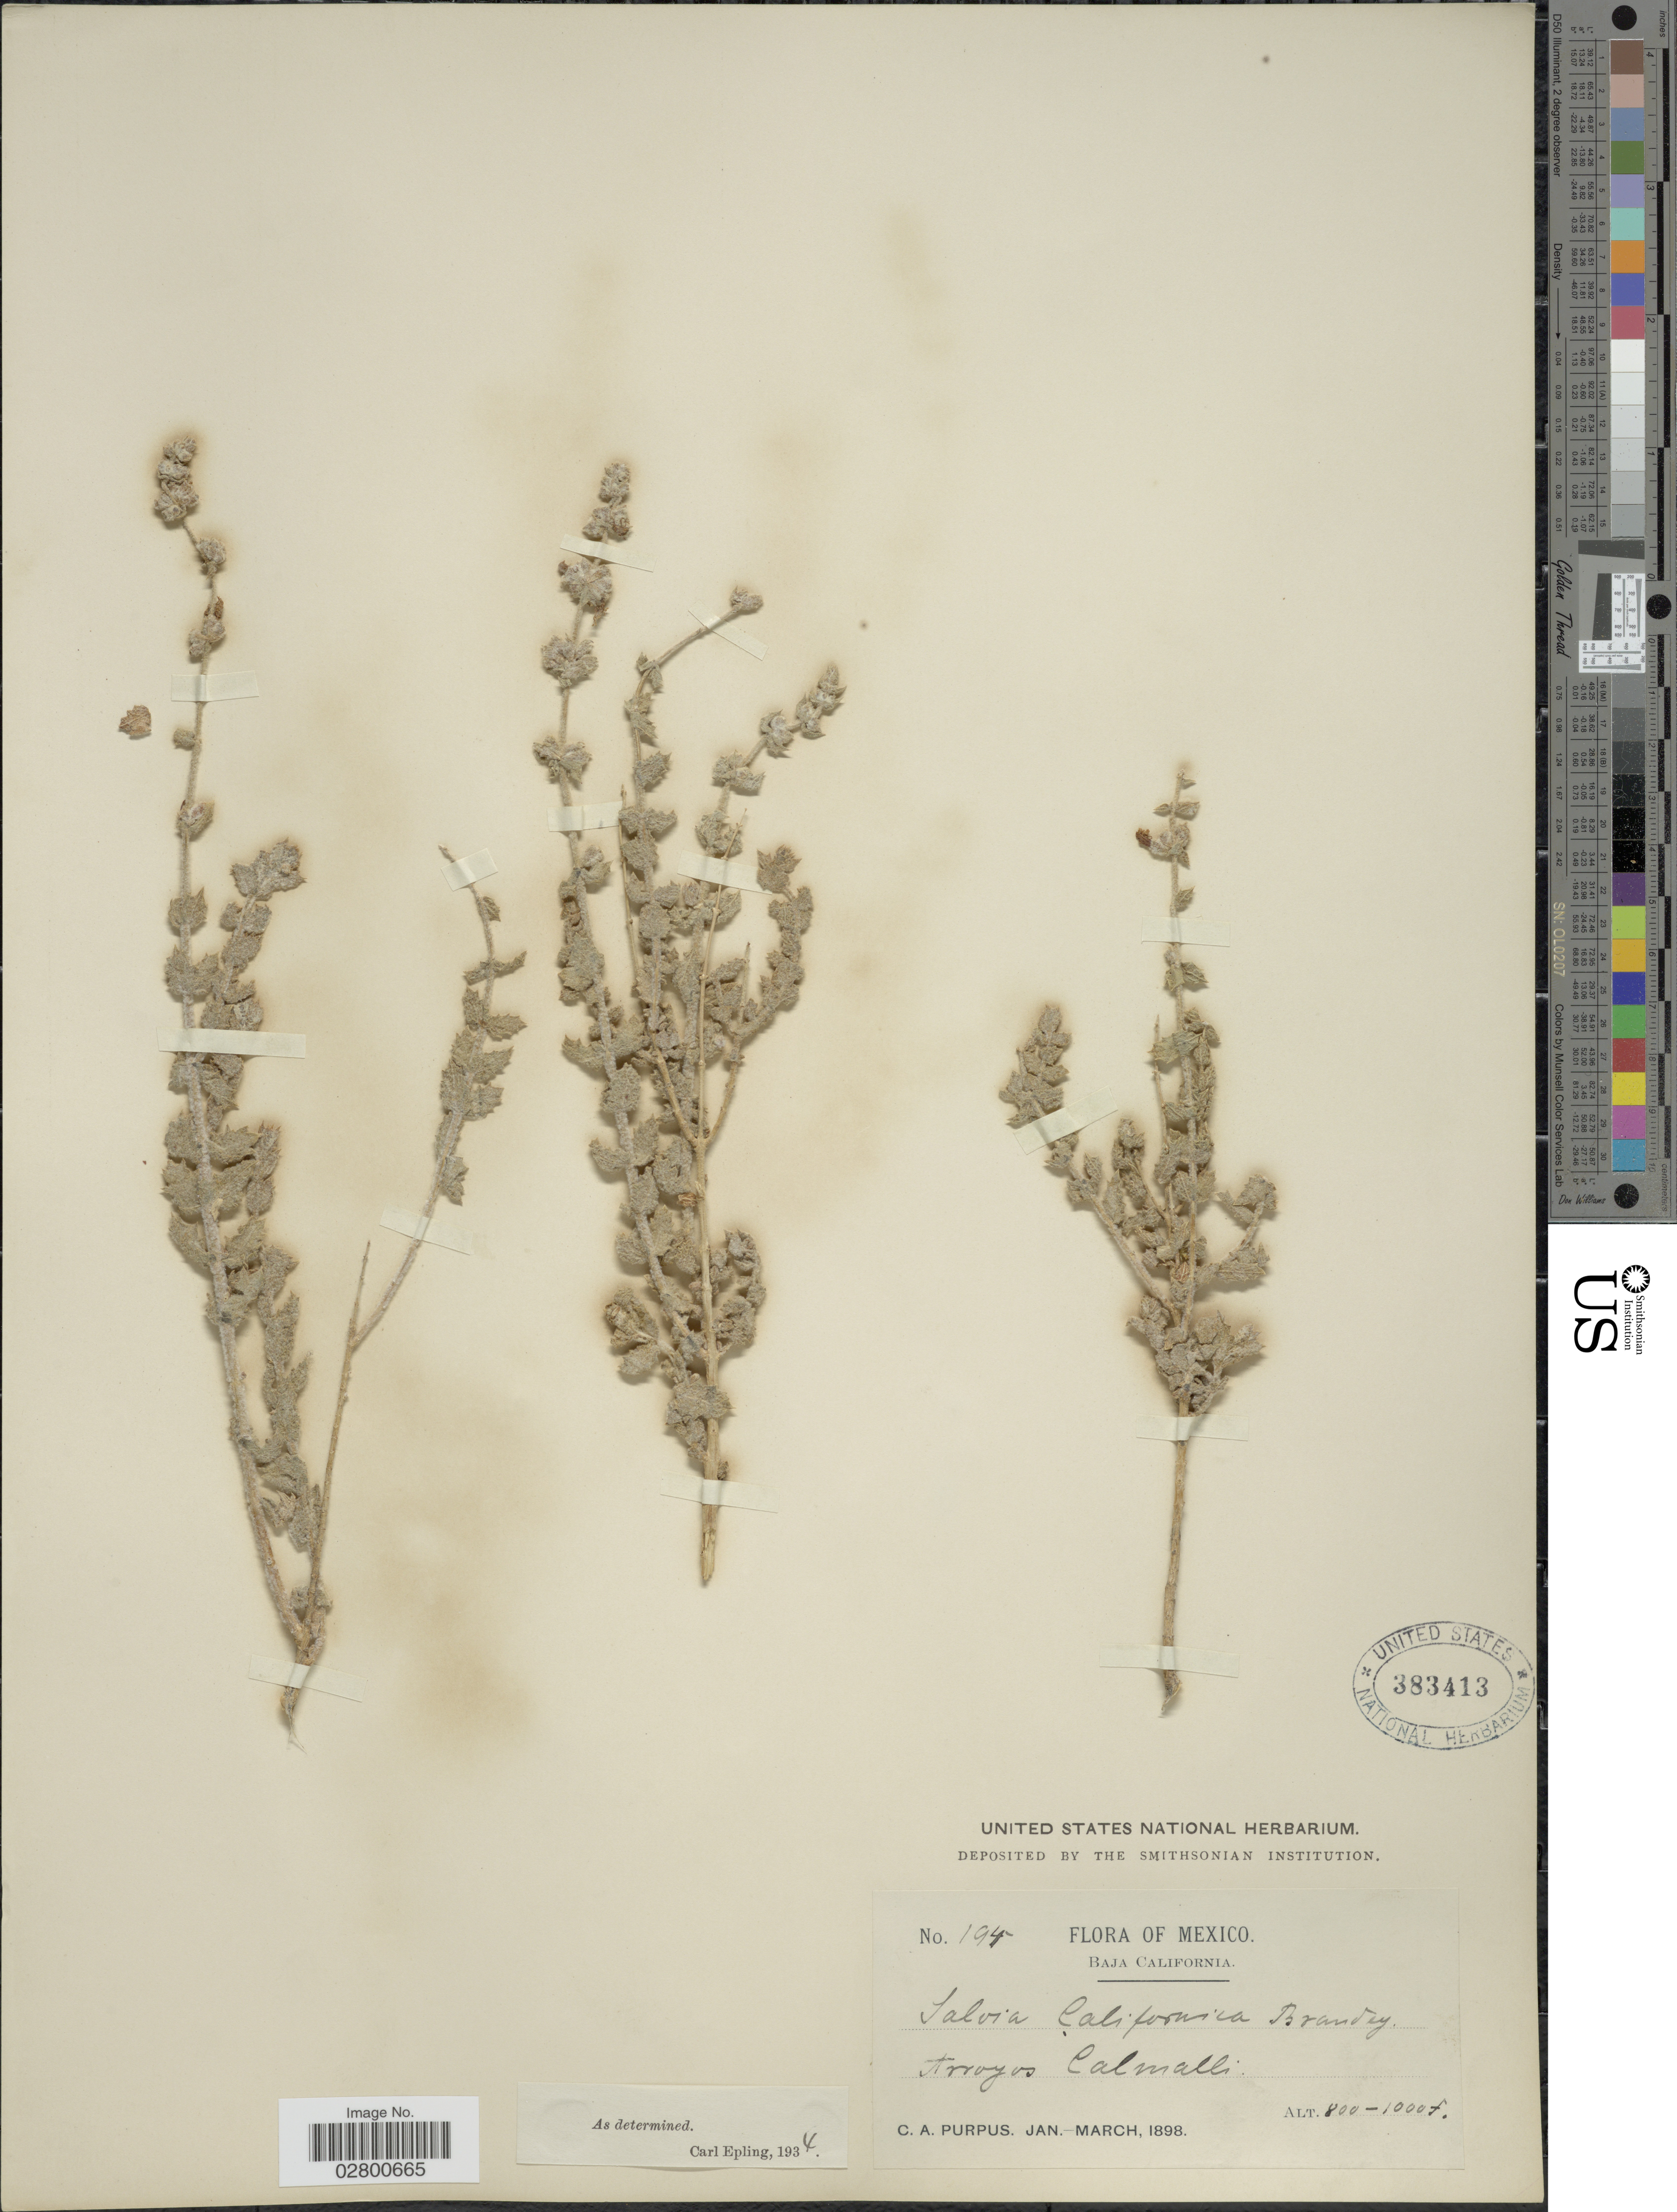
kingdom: Plantae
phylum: Tracheophyta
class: Magnoliopsida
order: Lamiales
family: Lamiaceae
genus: Salvia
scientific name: Salvia californica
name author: Brandegee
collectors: C. A. Purpus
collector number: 194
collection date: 1898-01/1898-03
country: Mexico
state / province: Baja California Norte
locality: Arroyos Calmalli.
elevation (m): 244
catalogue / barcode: US 383413